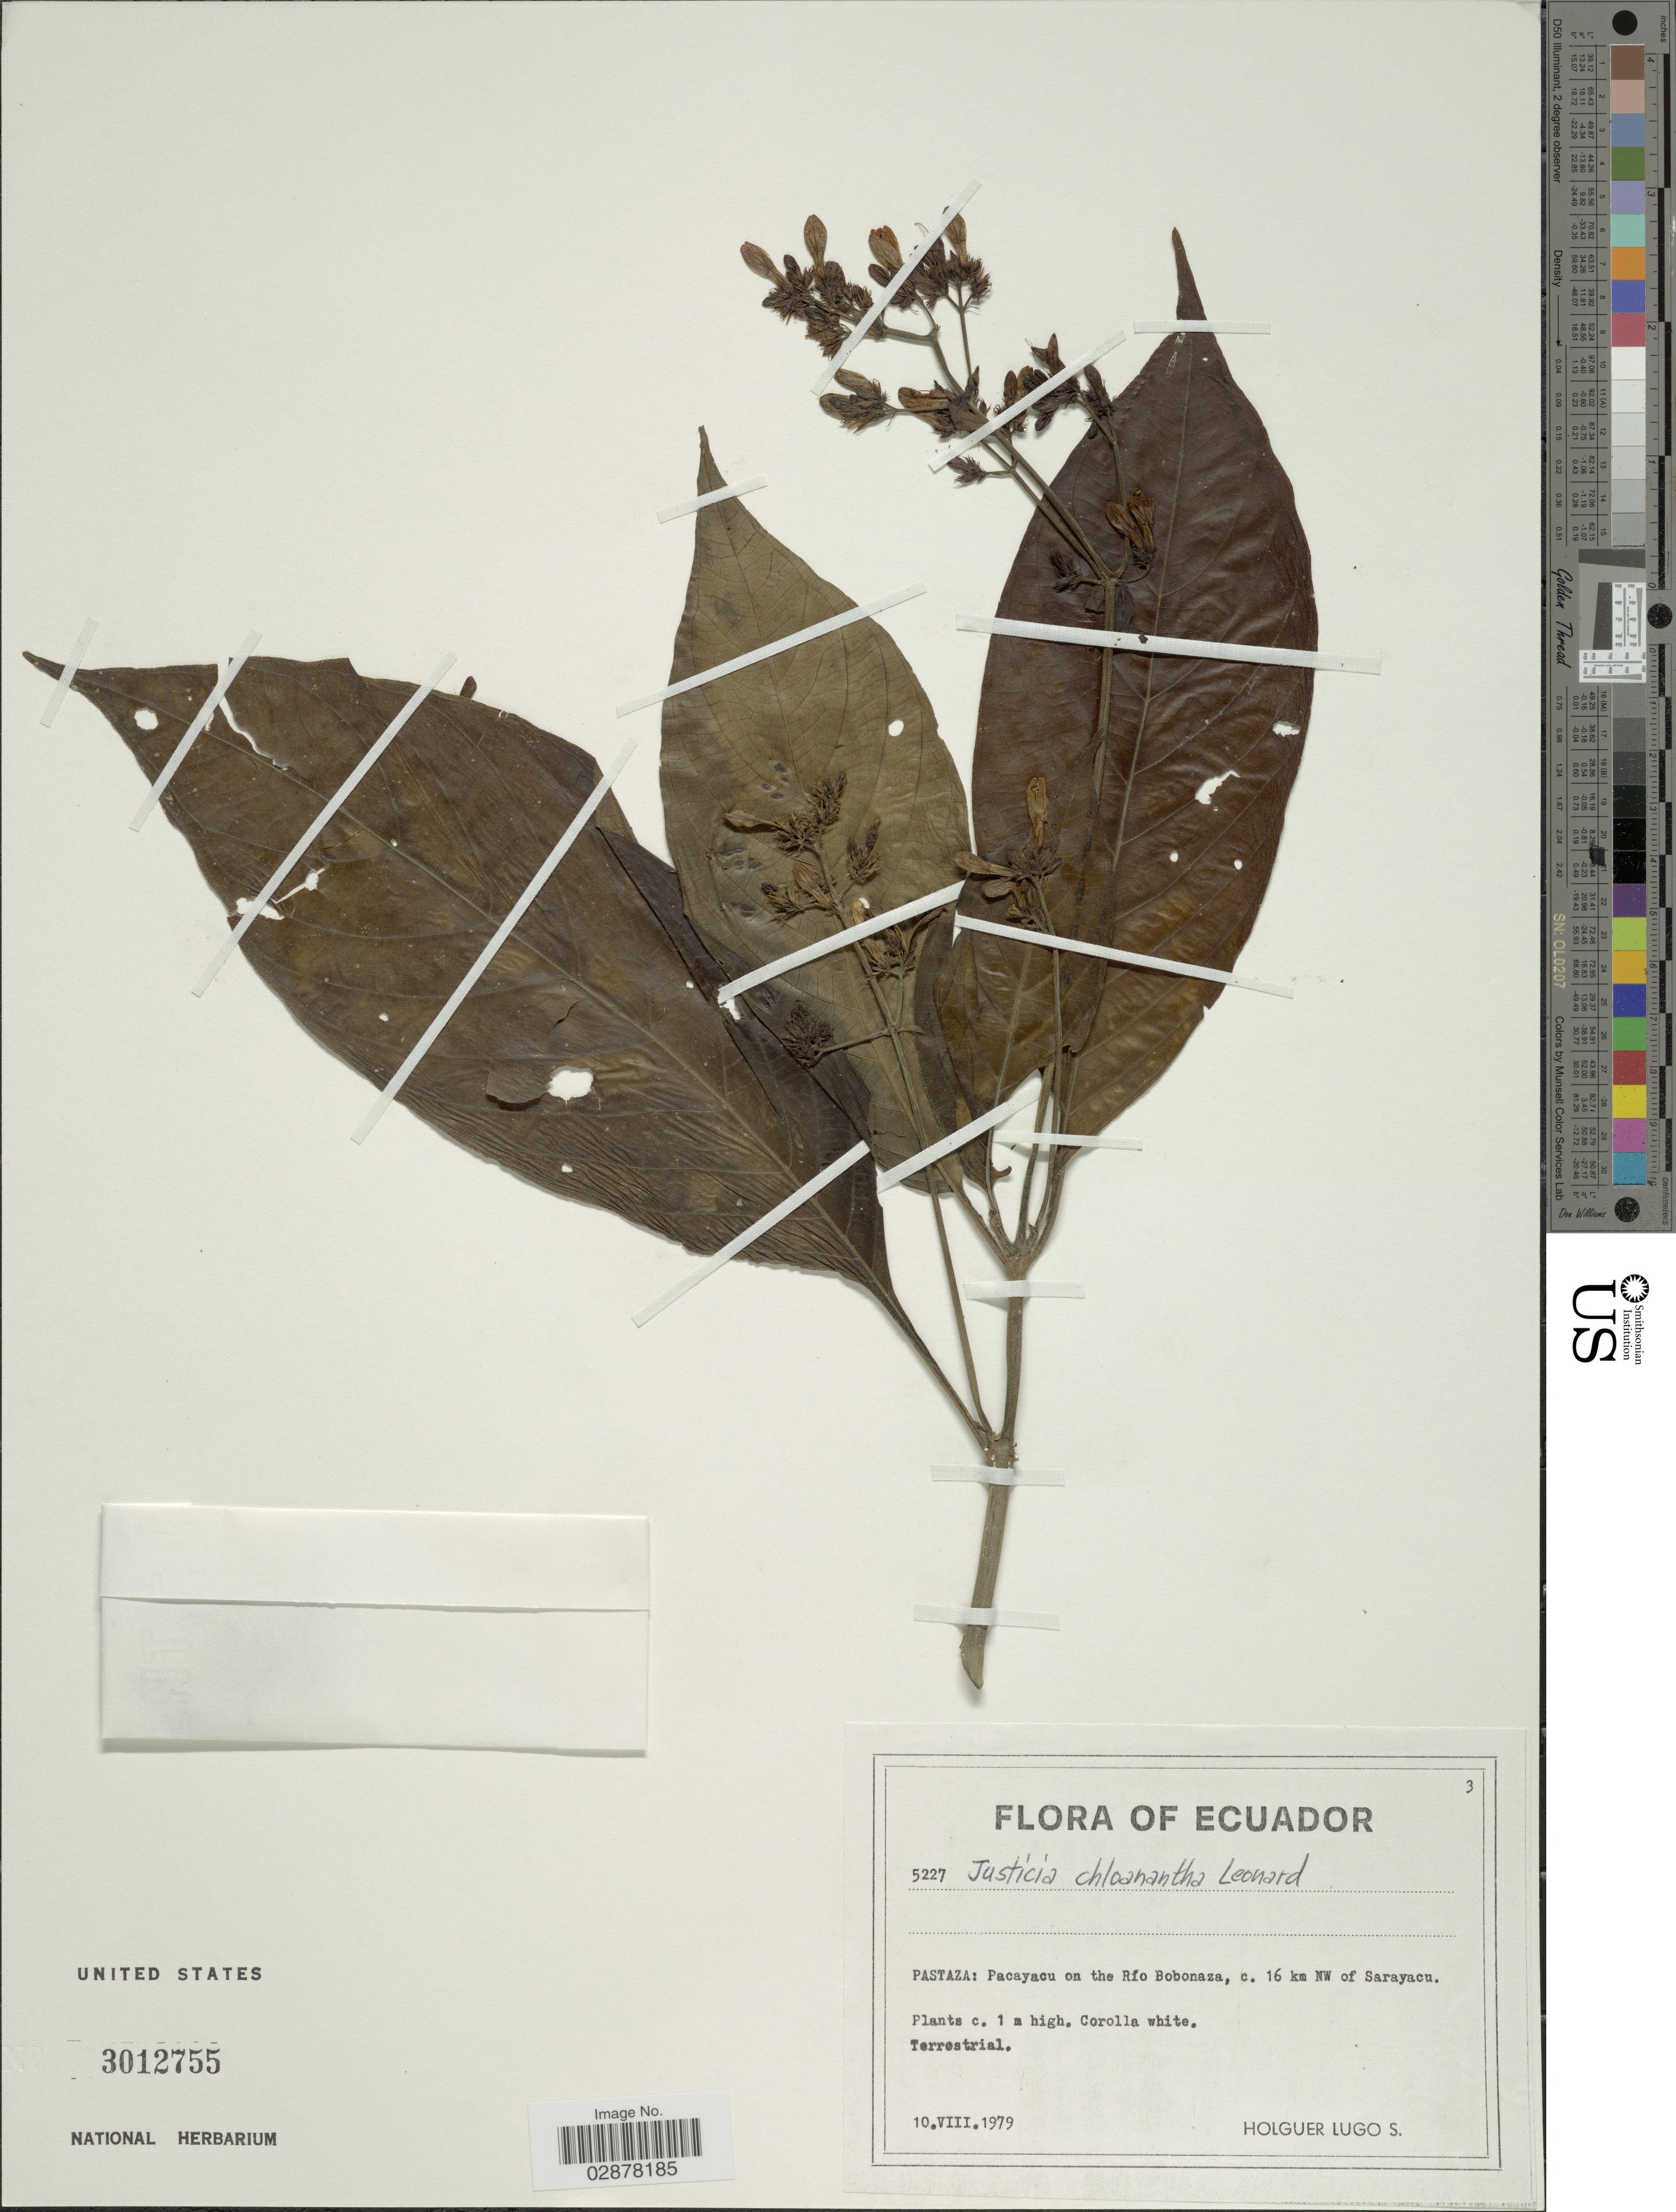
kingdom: Plantae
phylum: Tracheophyta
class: Magnoliopsida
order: Lamiales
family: Acanthaceae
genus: Justicia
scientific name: Justicia chloanantha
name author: Leonard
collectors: H. Lugo S.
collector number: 5227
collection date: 1979-08-10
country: Ecuador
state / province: Pastaza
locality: Pacayacu on the Río Bobonaza, c. 16 km NW of Sarayacu.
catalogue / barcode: US 3012755